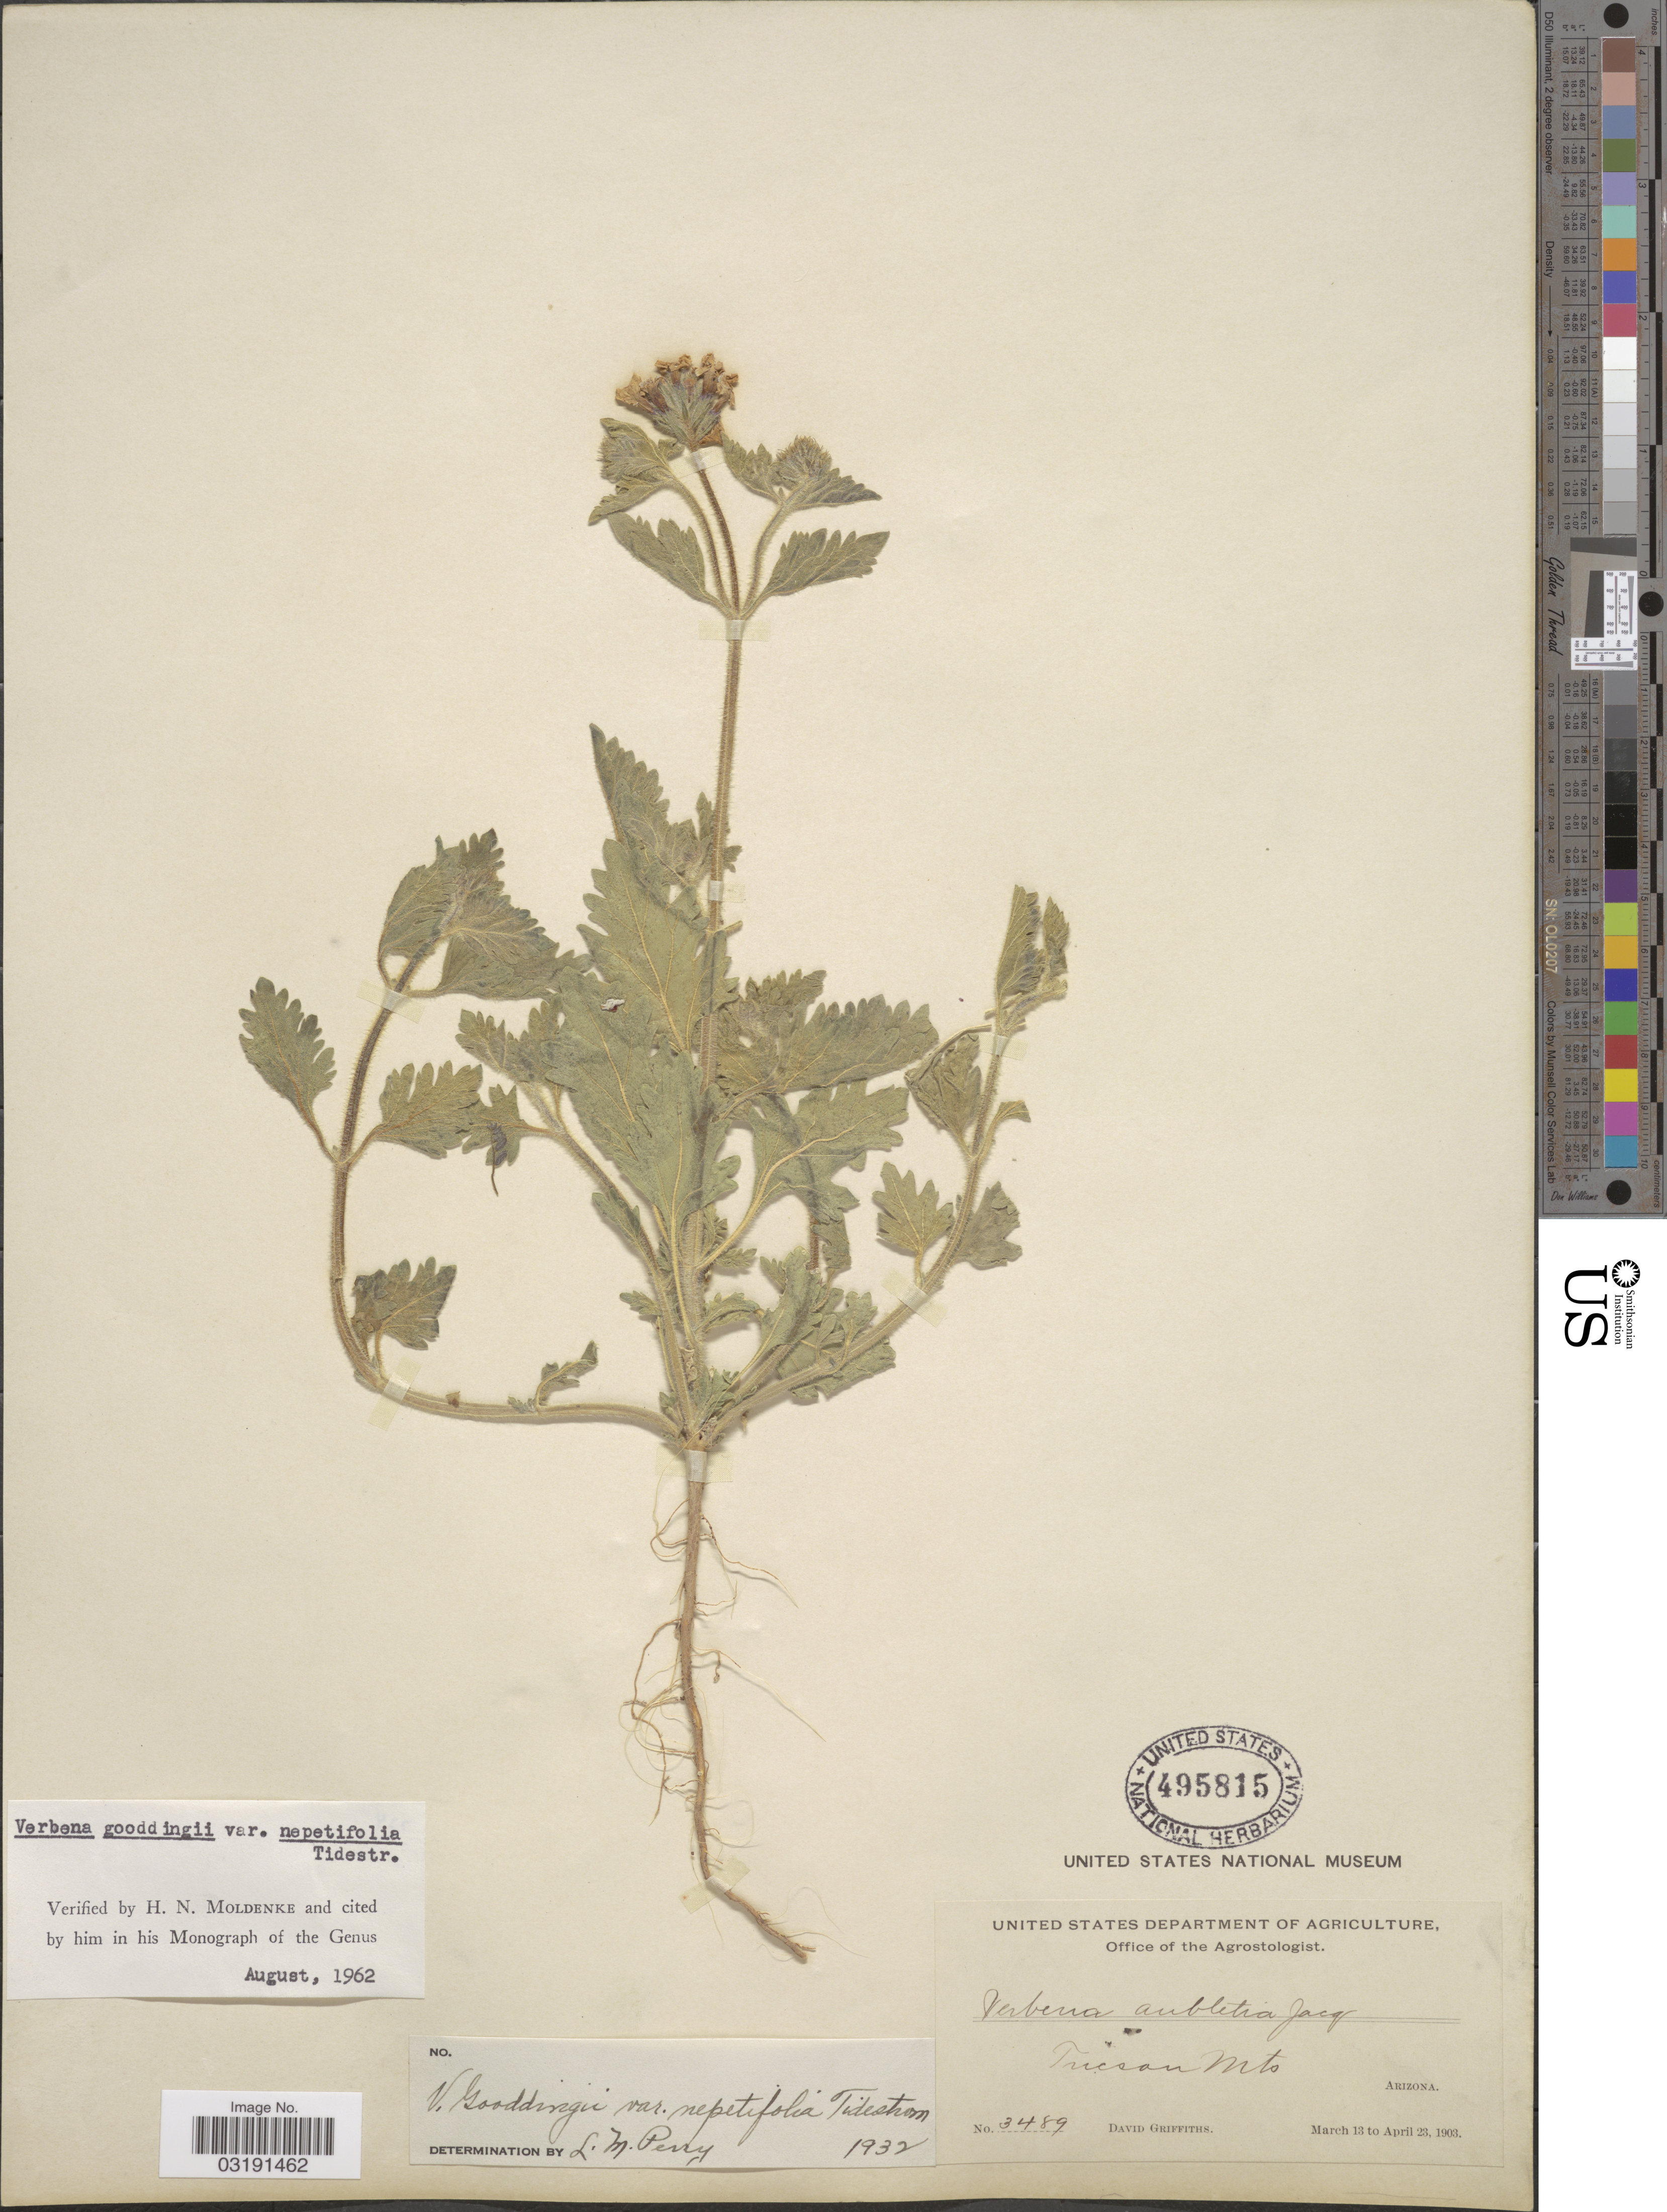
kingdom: Plantae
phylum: Tracheophyta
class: Magnoliopsida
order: Lamiales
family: Verbenaceae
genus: Verbena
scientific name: Verbena gooddingii var. nepetifolia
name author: Tidestr.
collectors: D. Griffiths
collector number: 3489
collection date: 1903-03-13/1903-04-23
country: United States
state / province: Arizona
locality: Tucson Mts.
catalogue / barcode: US 495815